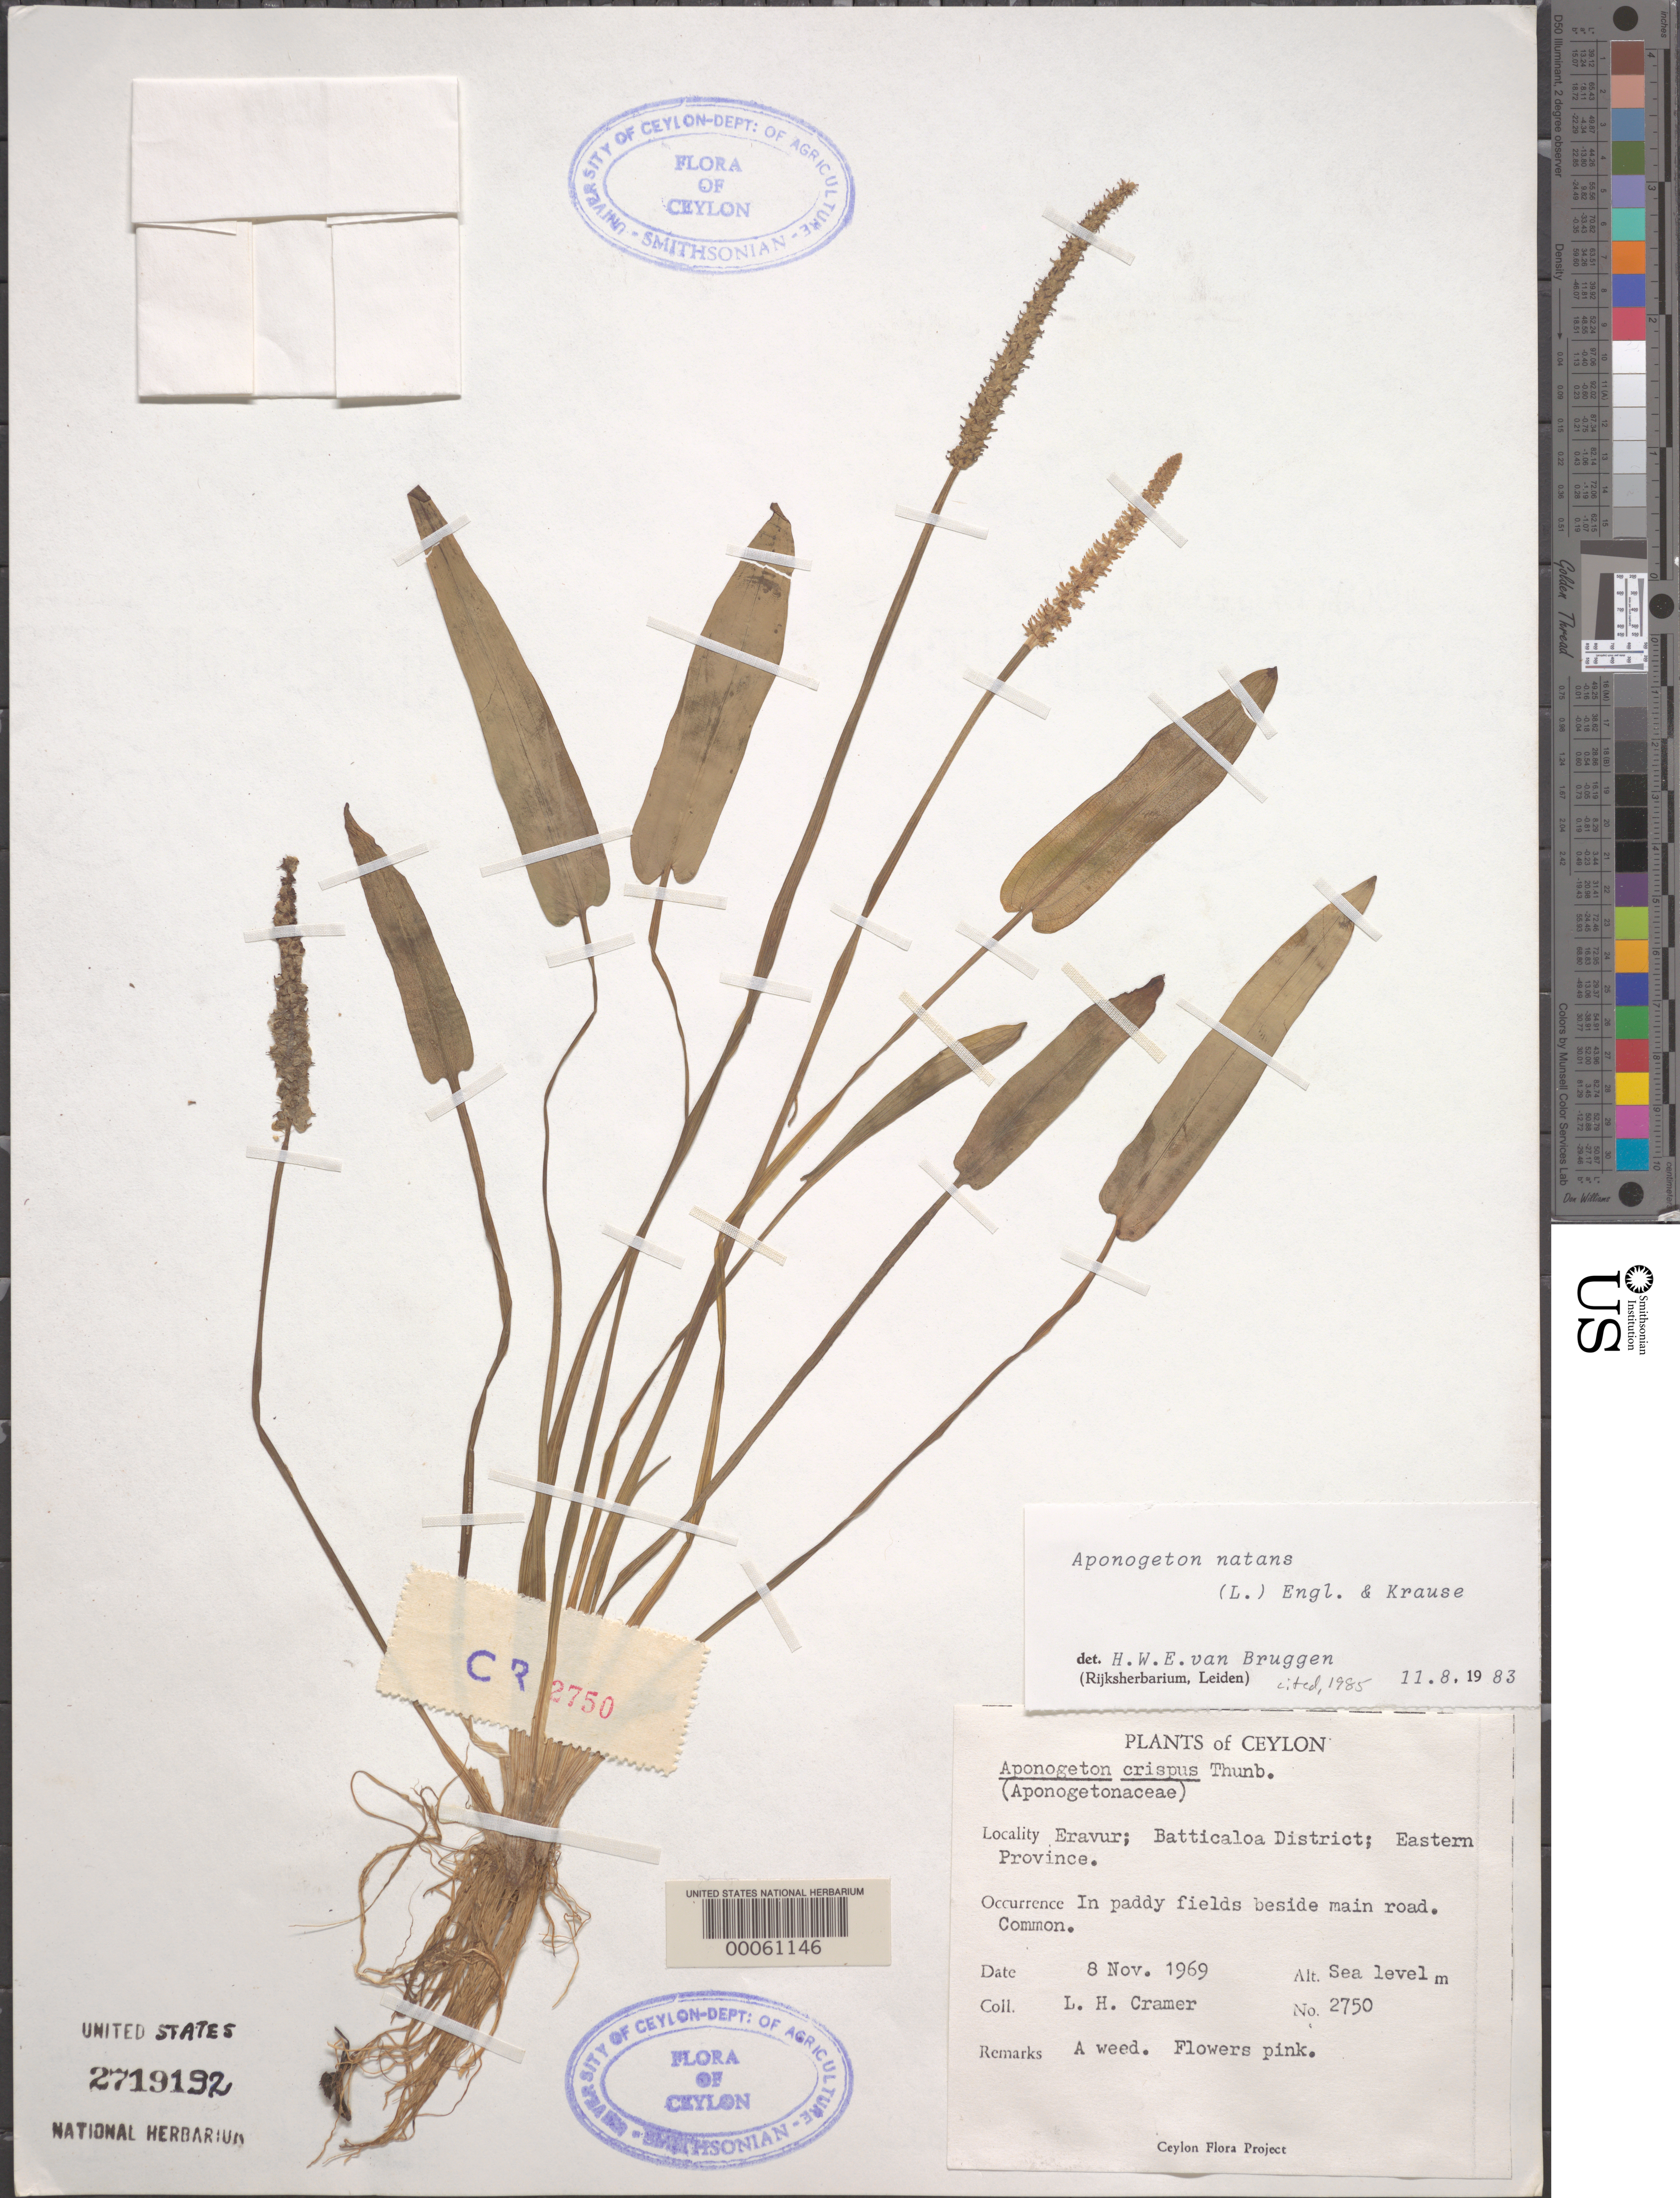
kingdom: Plantae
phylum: Tracheophyta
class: Liliopsida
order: Alismatales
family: Aponogetonaceae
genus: Aponogeton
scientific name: Aponogeton natans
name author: Engl. & K. Krause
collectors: L. H. Cramer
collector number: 2750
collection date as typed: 08 Nov 1969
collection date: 1969-11-08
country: Sri Lanka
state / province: Eastern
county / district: Batticaloa Dist.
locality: Eravur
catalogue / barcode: US 2719192